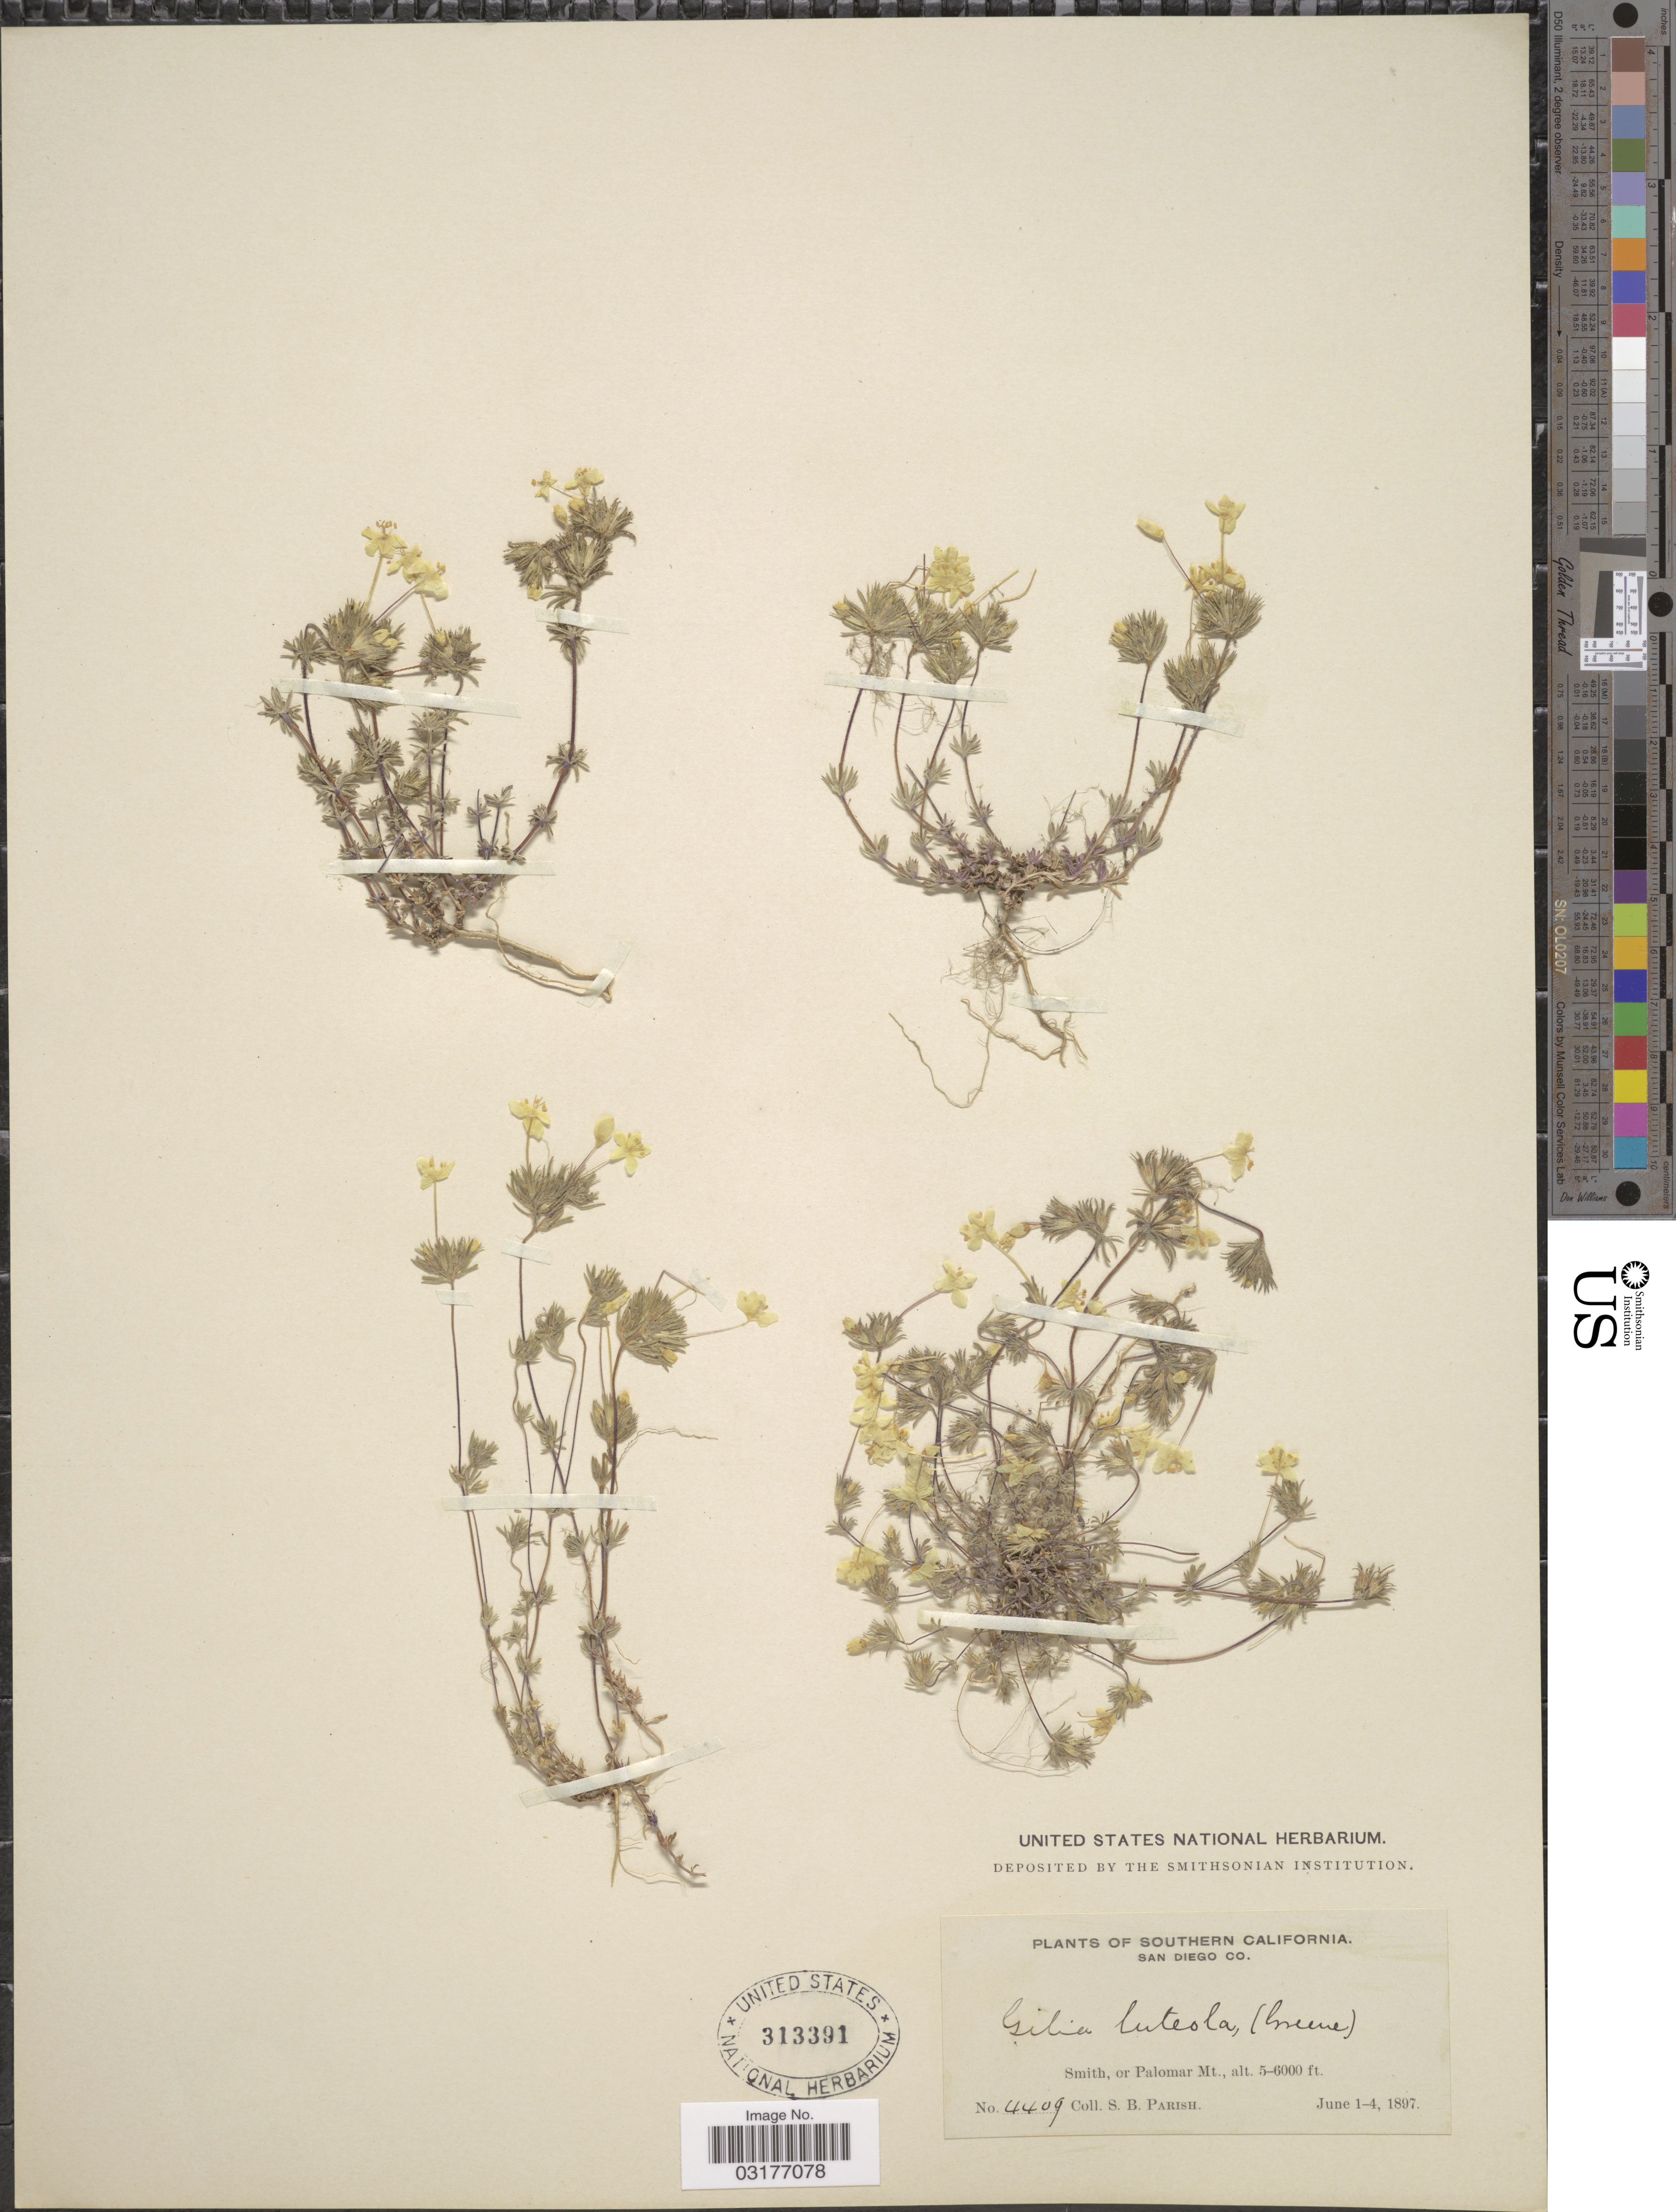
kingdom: Plantae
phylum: Tracheophyta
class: Magnoliopsida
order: Ericales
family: Polemoniaceae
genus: Leptosiphon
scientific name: Leptosiphon acicularis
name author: Jeps.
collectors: S. B. Parish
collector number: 4409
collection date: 1897-06-01/1897-06-04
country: United States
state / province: California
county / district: San Diego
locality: Southern California. San Diego Co. Smith, or Palomar Mt.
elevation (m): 1524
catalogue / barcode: US 313391